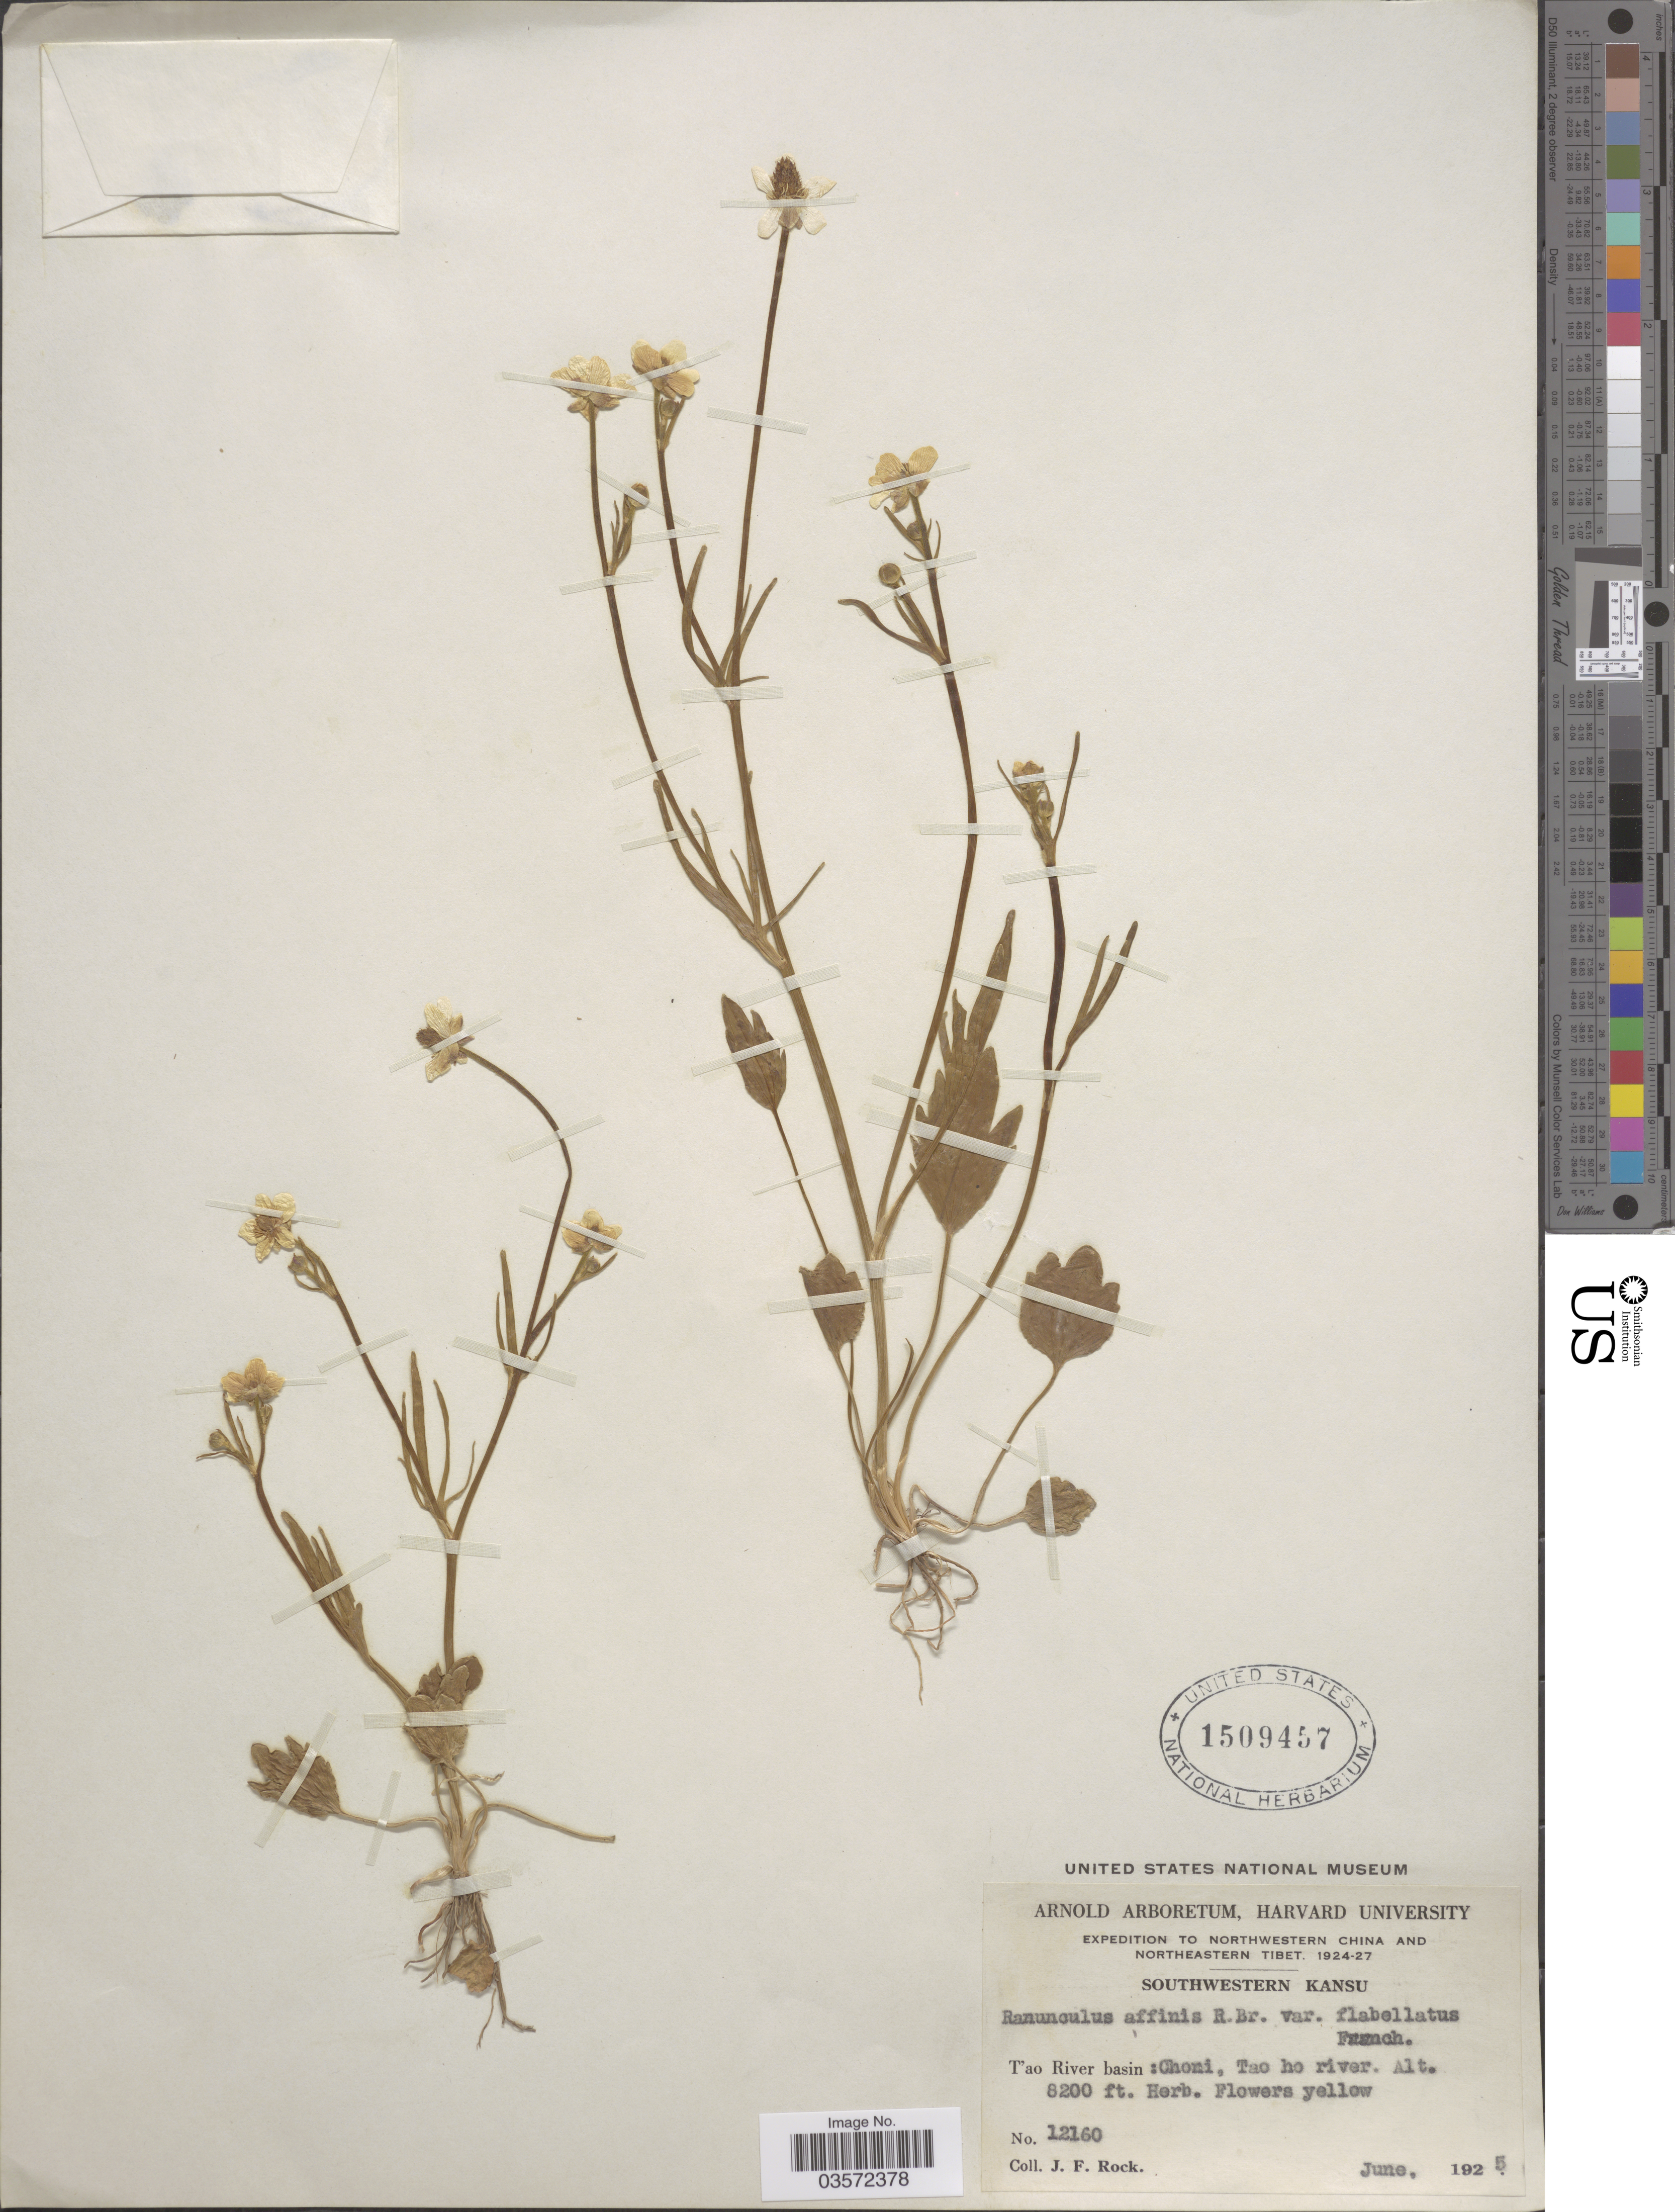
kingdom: Plantae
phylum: Tracheophyta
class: Magnoliopsida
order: Ranunculales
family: Ranunculaceae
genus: Ranunculus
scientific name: Ranunculus affinis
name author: R. Br.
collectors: J. Rock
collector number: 12160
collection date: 1925-06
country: China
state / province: Gansu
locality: Northwestern China, Southwestern Kansu. T'ao River basin: Choni, Tao ho river.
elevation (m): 2499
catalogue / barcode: US 1509457